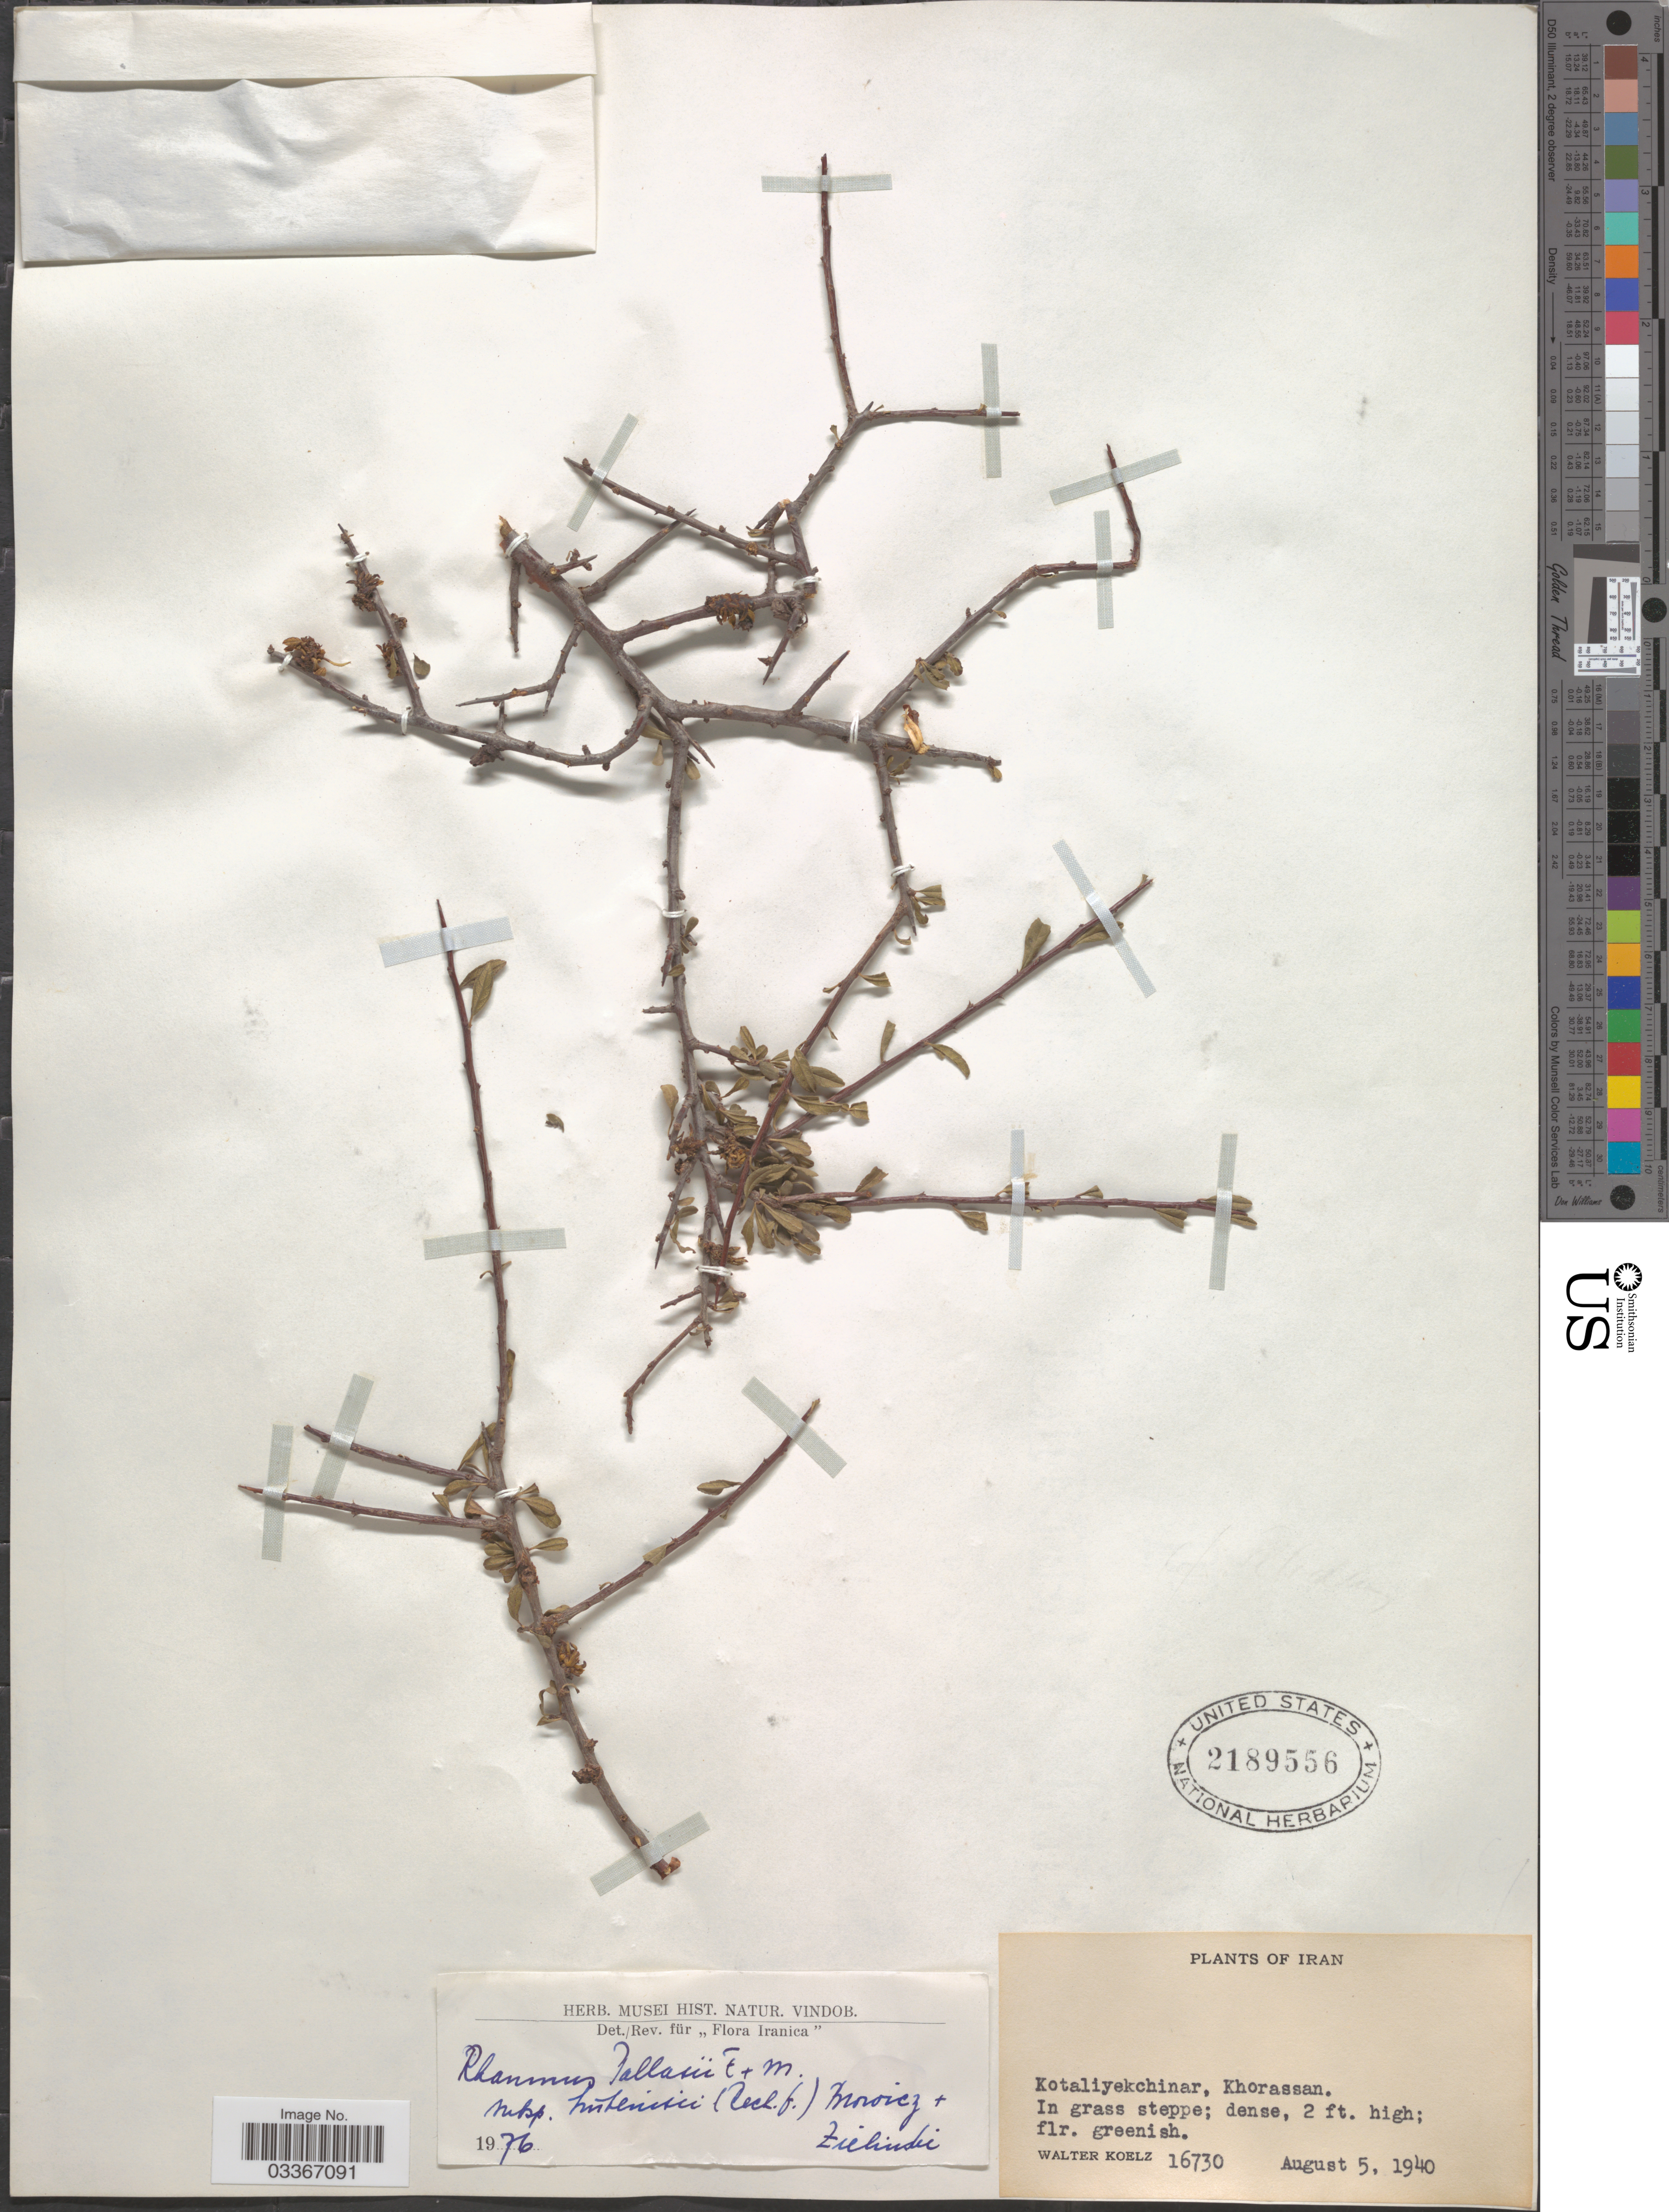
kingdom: Plantae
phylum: Tracheophyta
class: Magnoliopsida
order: Rosales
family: Rhamnaceae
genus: Rhamnus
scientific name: Rhamnus pallasii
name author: Fisch. & C.A. Mey.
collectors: W. N. Koelz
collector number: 16730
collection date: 1940-08-05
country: Iran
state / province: Khorasan [obsolete]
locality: Kotaliyekchinar, Khorassan.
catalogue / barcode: US 2189556